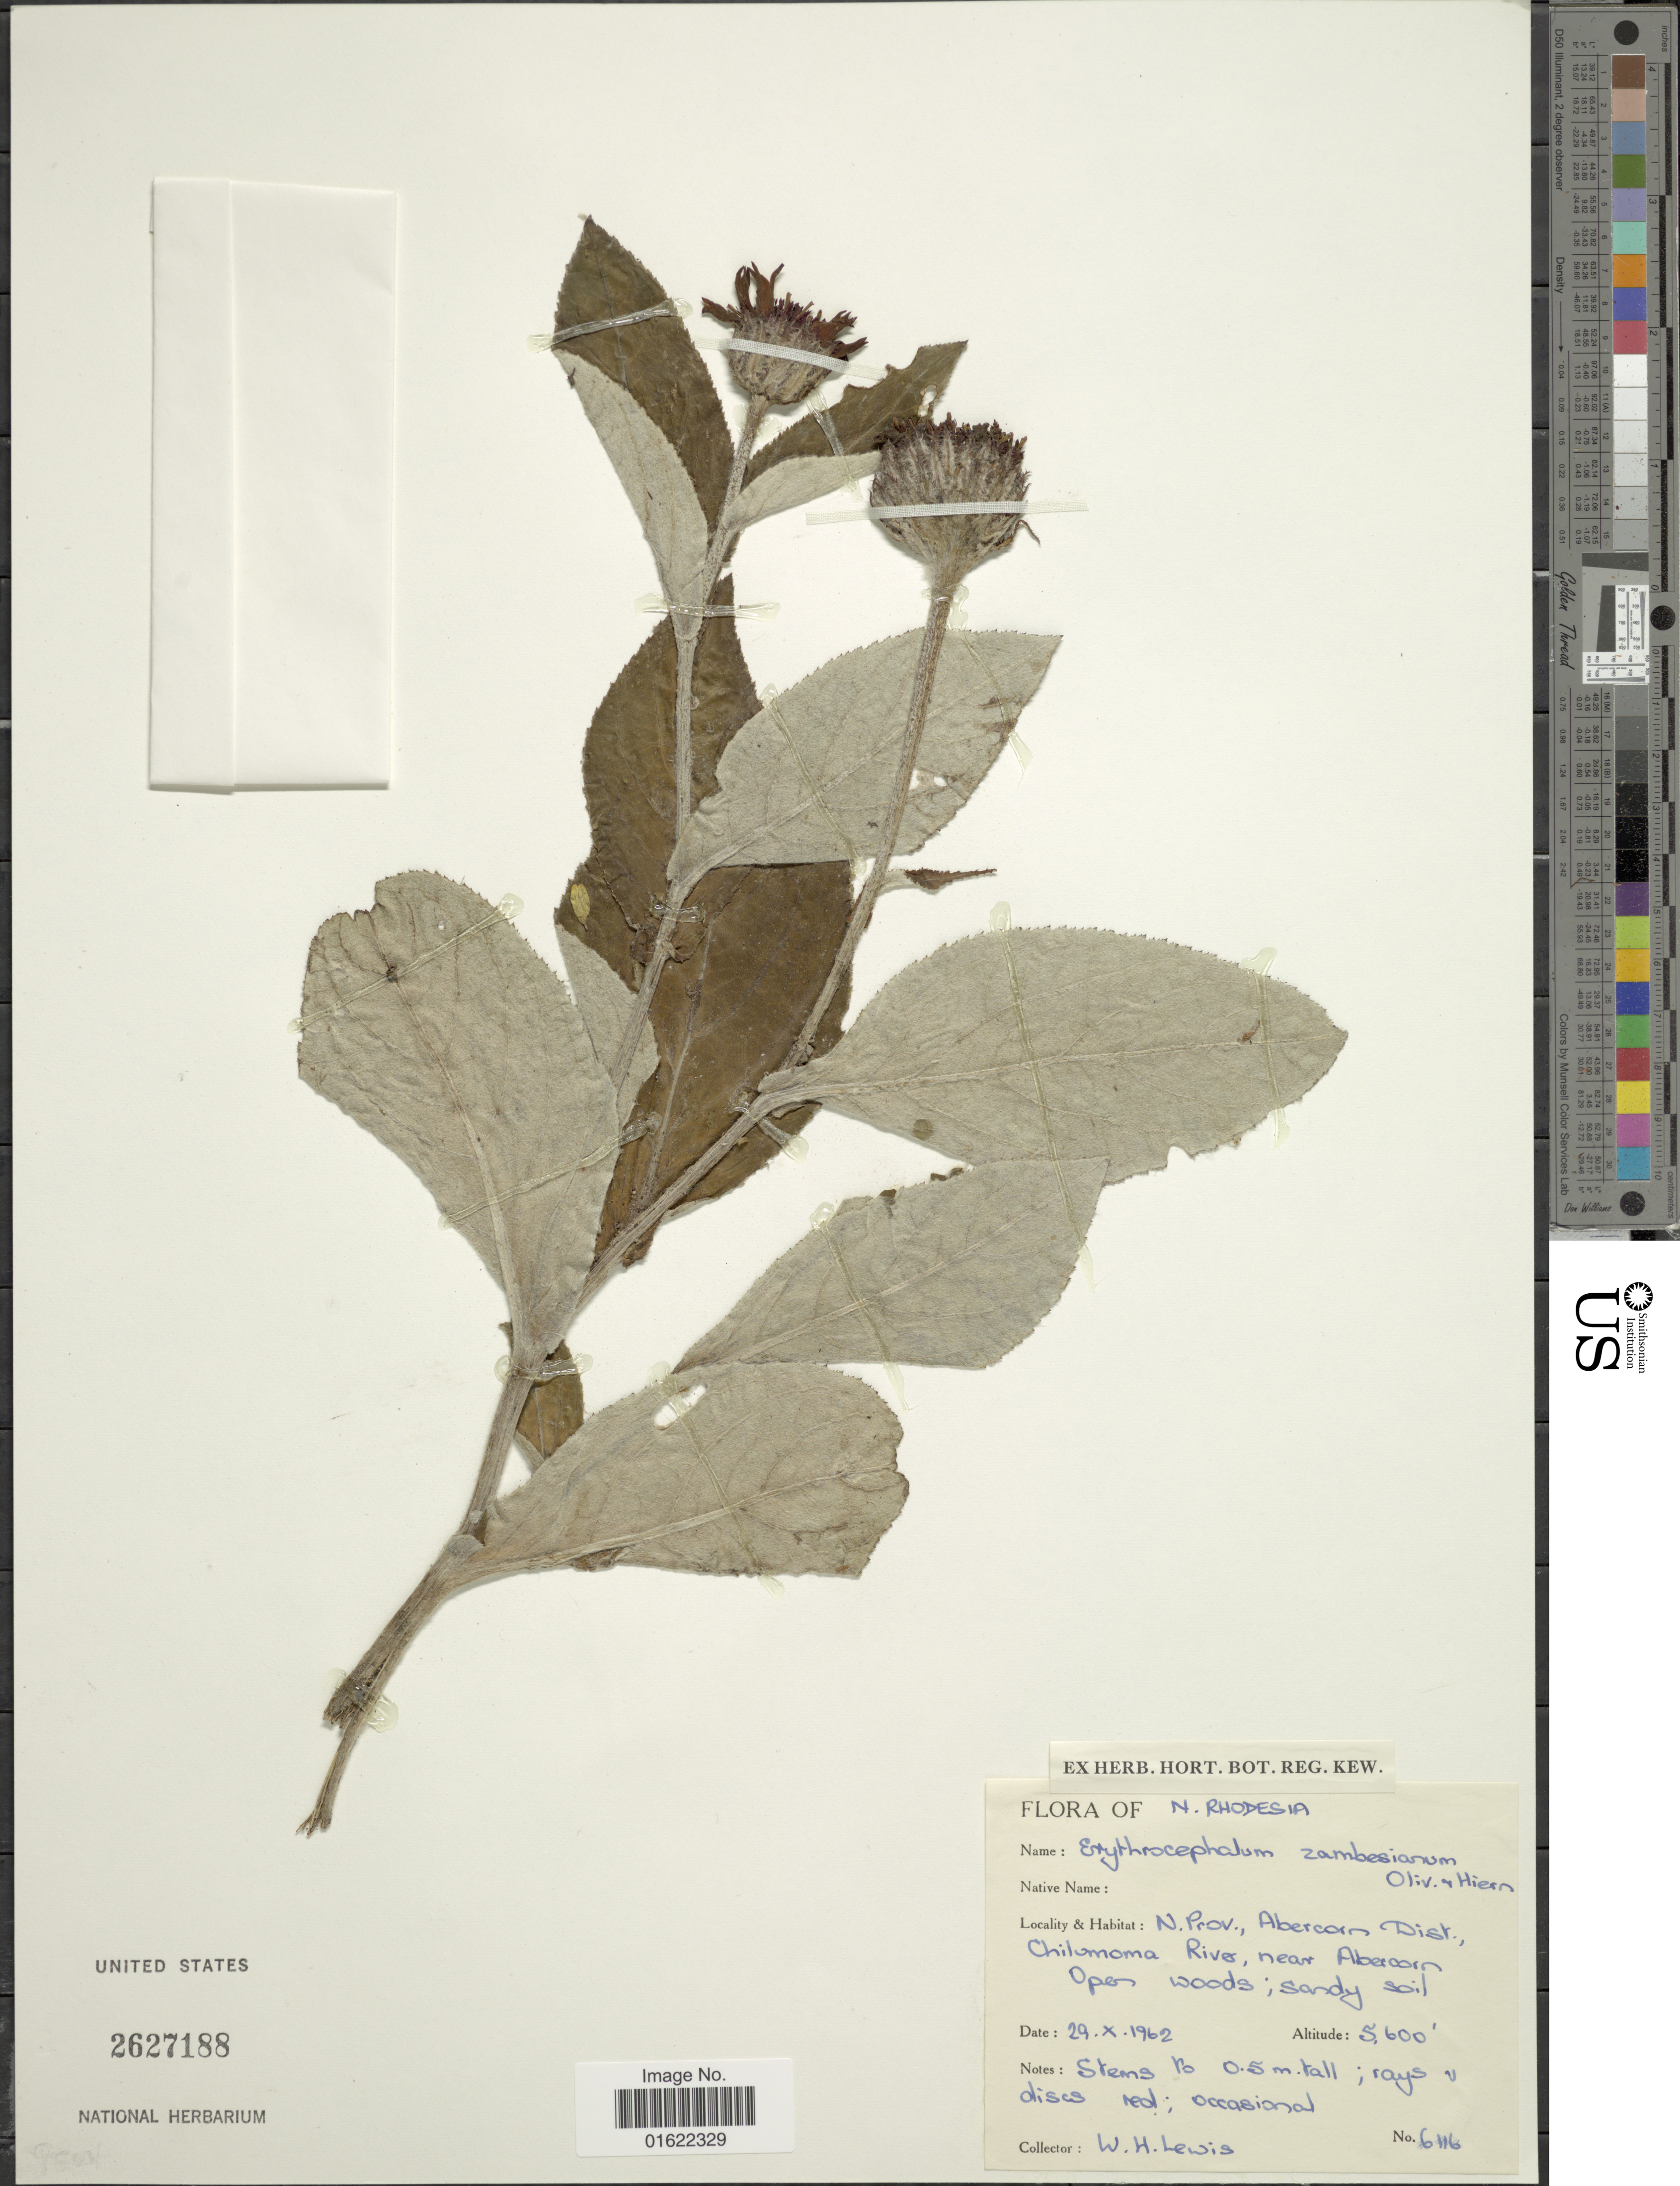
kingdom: Plantae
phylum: Tracheophyta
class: Magnoliopsida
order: Asterales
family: Asteraceae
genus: Erythrocephalum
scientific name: Erythrocephalum zambesiacum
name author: Oliv. & Hieron.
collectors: W. H. Lewis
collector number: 6116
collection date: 1962-10-29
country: Zambia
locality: N. Rhodesia. N. Prov., Abercorn Dist. Chilomoma River, near Abercorn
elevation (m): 1707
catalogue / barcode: US 2627188